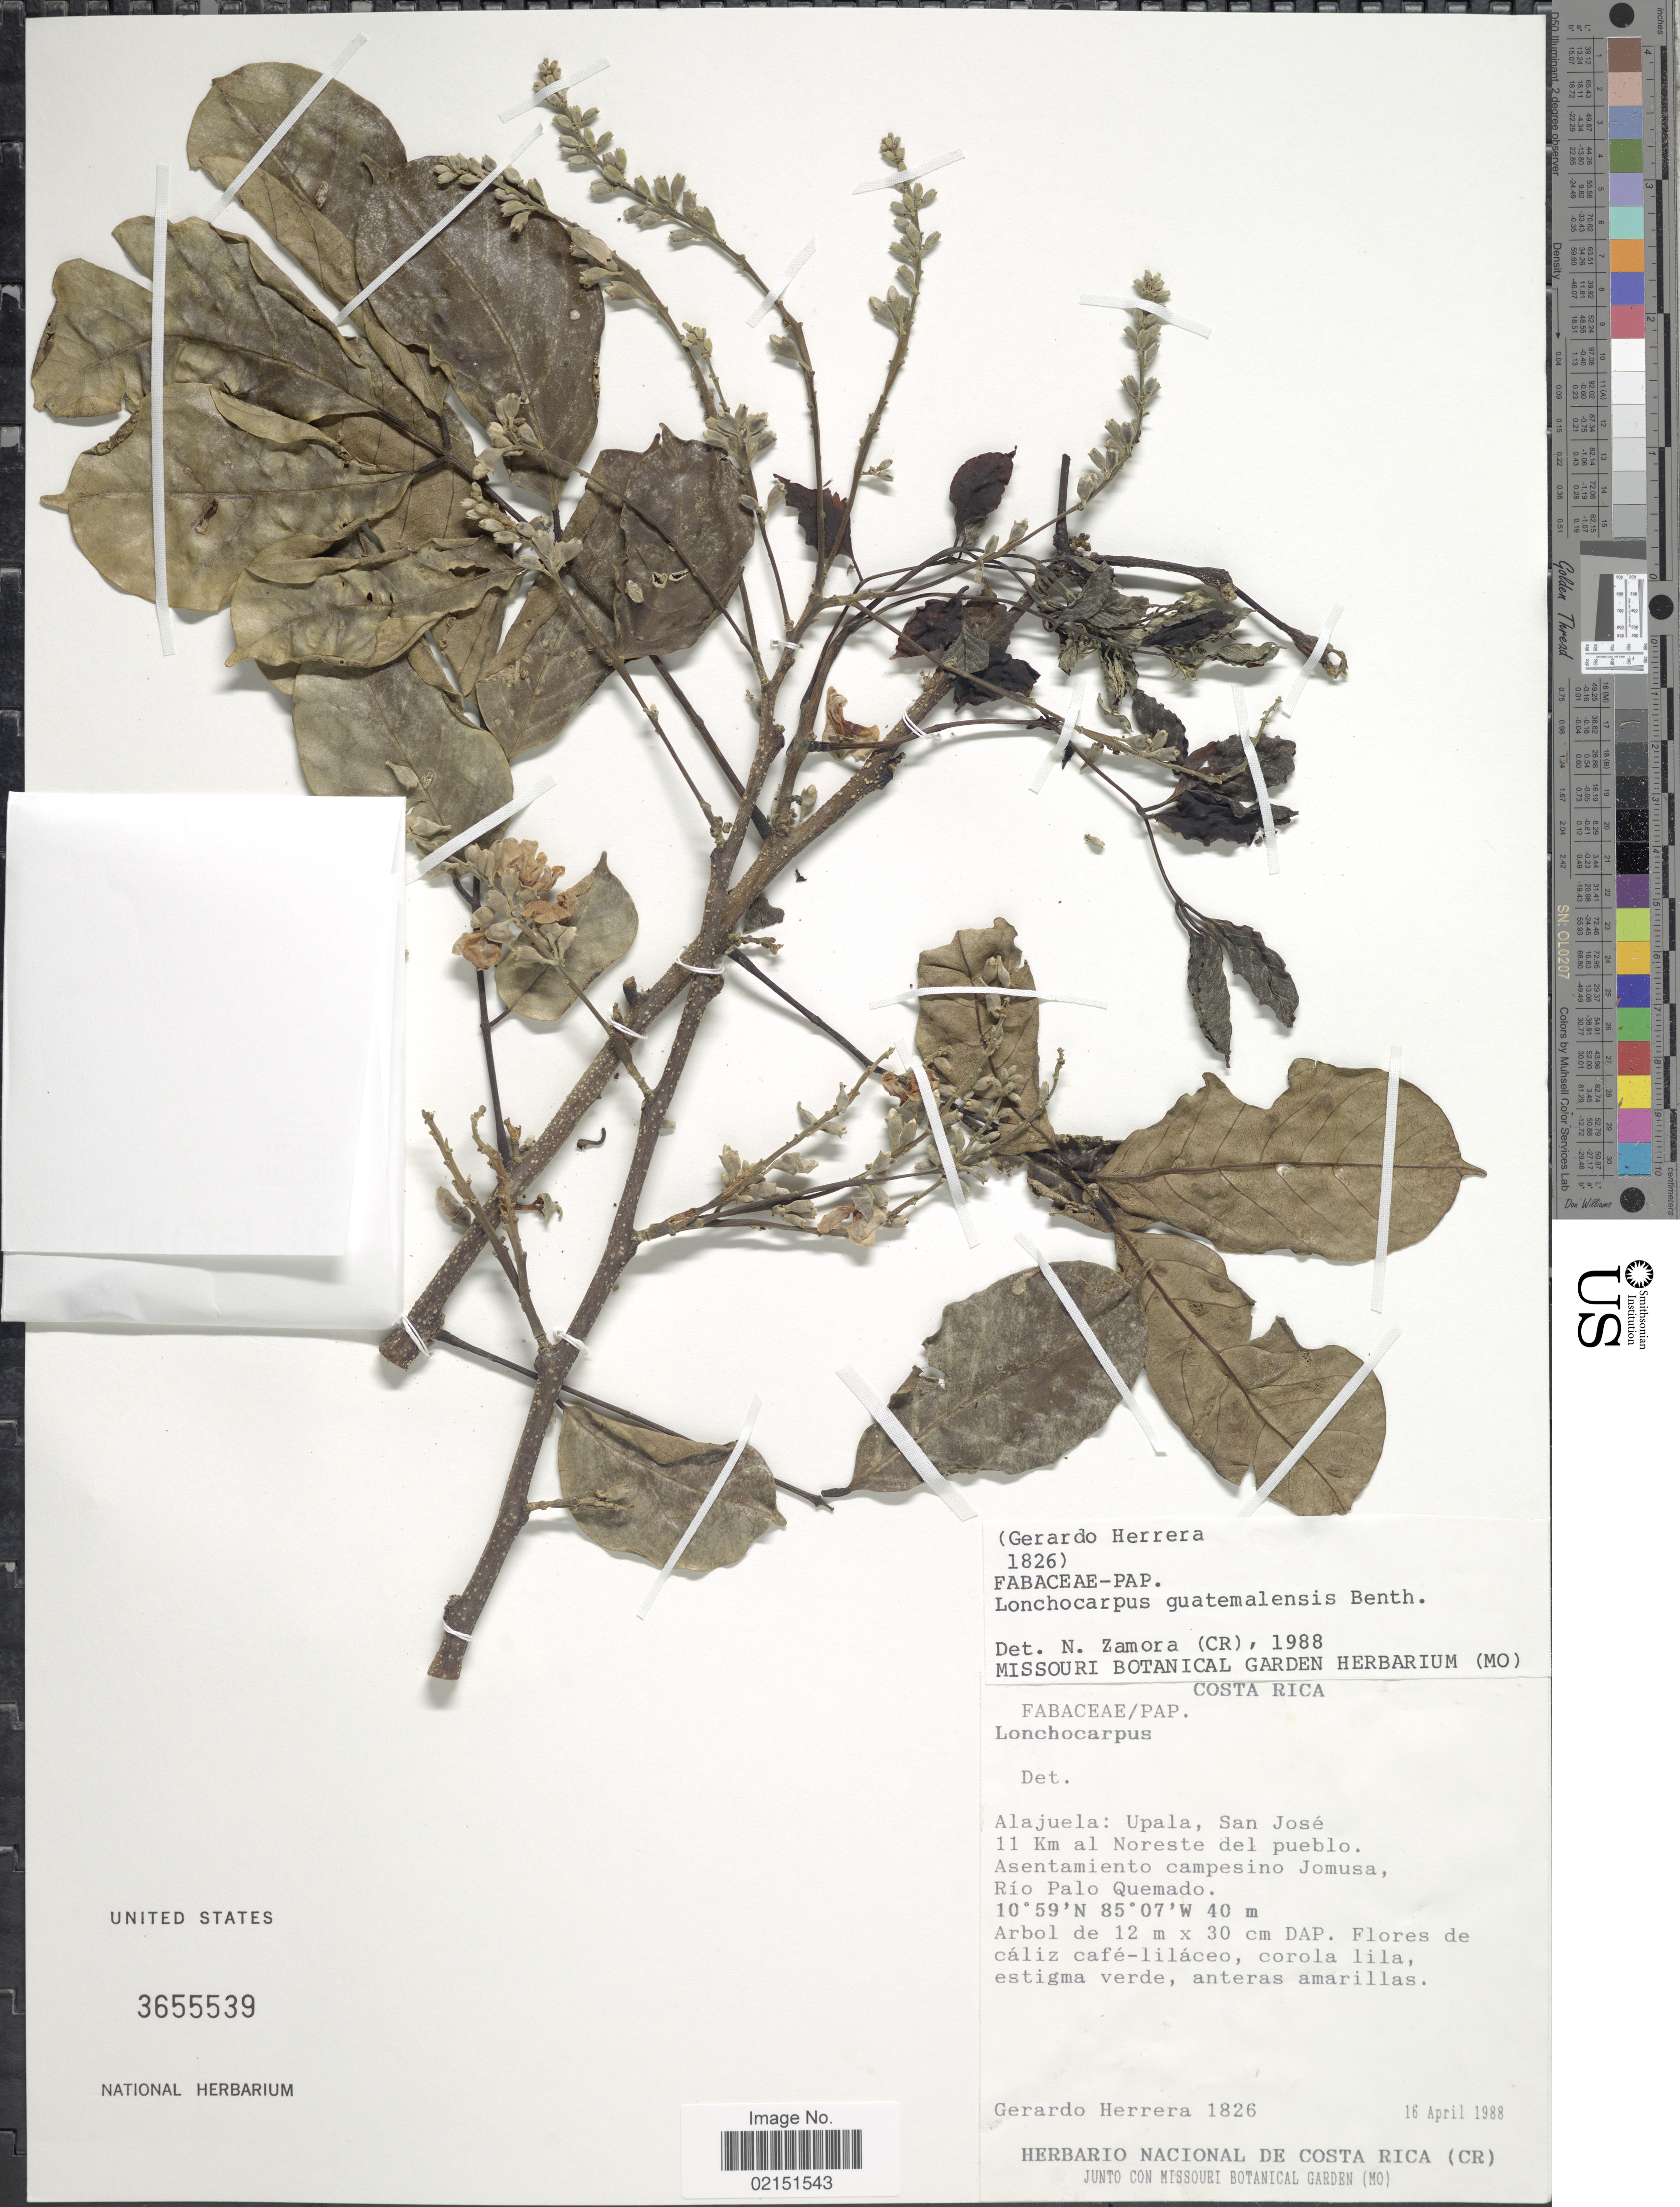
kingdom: Plantae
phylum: Tracheophyta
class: Magnoliopsida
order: Fabales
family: Fabaceae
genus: Lonchocarpus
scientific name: Lonchocarpus guatemalensis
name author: Benth.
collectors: G. Herrera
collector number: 1826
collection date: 1988-04-16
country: Costa Rica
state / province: Alajuela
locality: Alajuela: Upala, San Jose. 11 Km al Noreste del pueblo. Asentamiento campesino Jomusa, Rio Palo Quemado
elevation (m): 40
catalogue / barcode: US 3655539